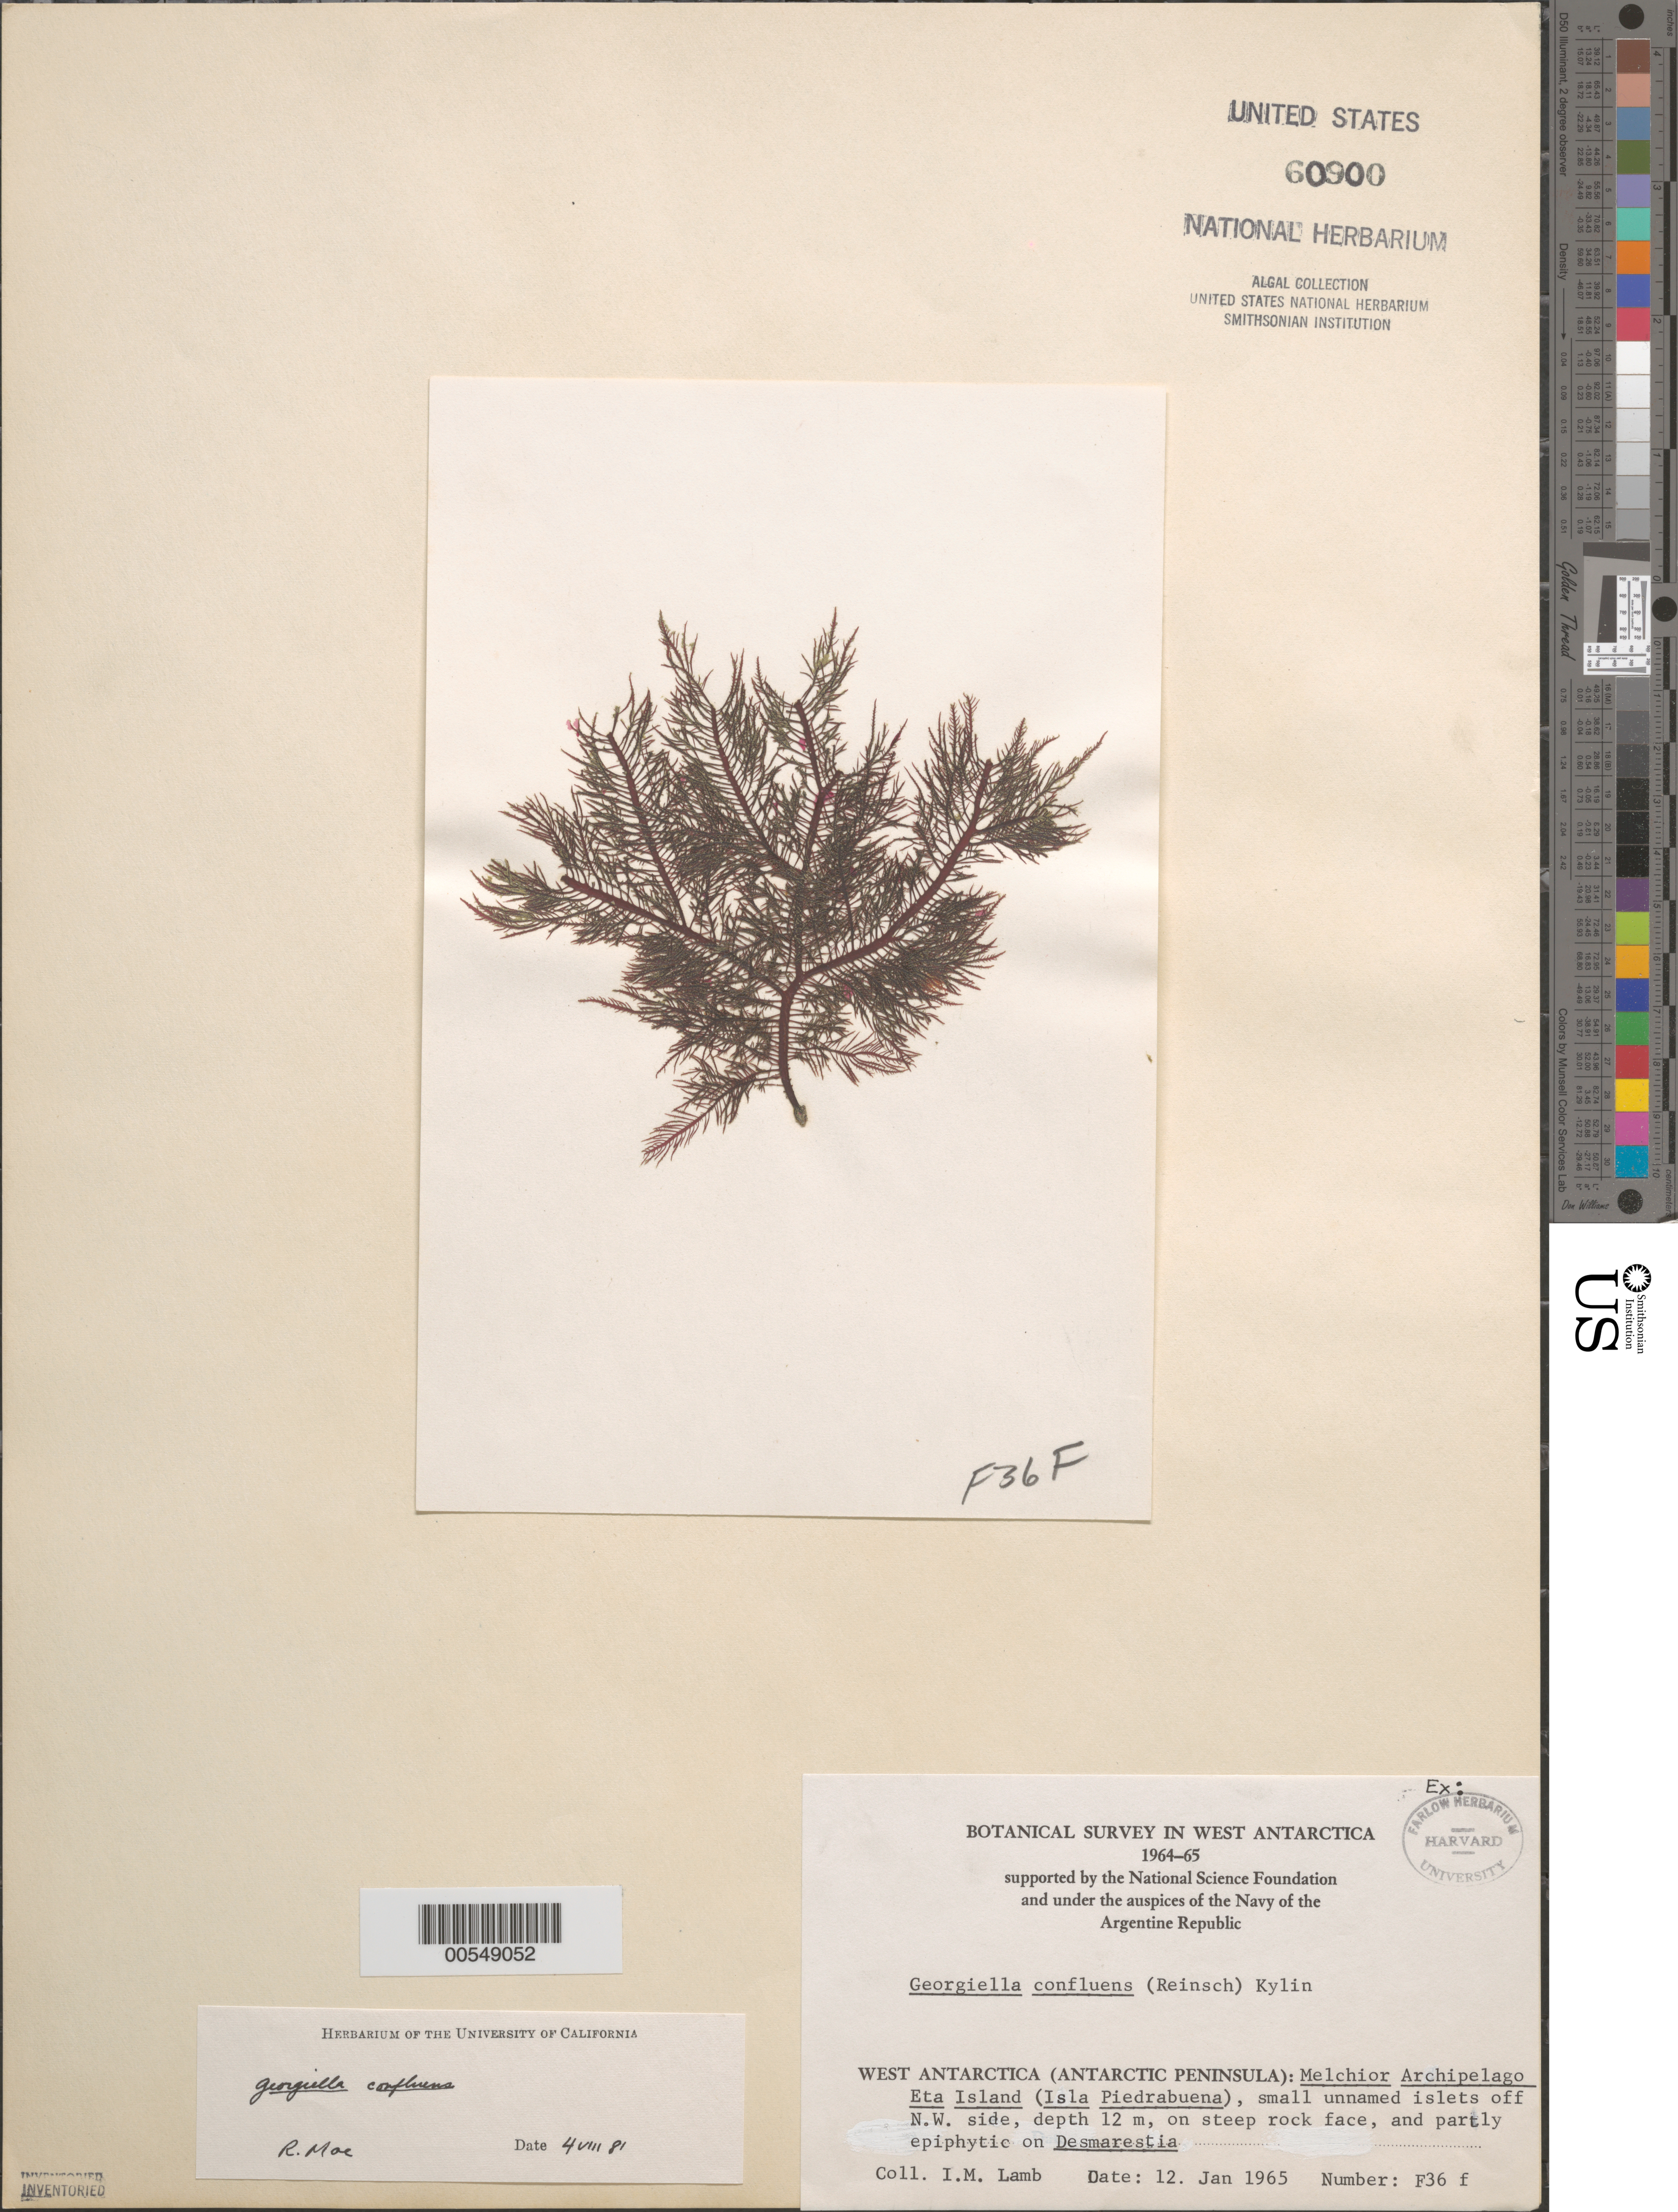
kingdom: Plantae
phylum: Rhodophyta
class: Florideophyceae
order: Ceramiales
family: Wrangeliaceae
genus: Georgiella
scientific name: Georgiella confluens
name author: (Reinsch) Kylin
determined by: Moe, R. L.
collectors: I. M. Lamb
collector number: F-36f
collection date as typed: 12 Jan 1965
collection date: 1965-01-12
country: Antarctica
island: Melchior Islands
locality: Rocky Islets off northwest Eta Island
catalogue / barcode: US 60900